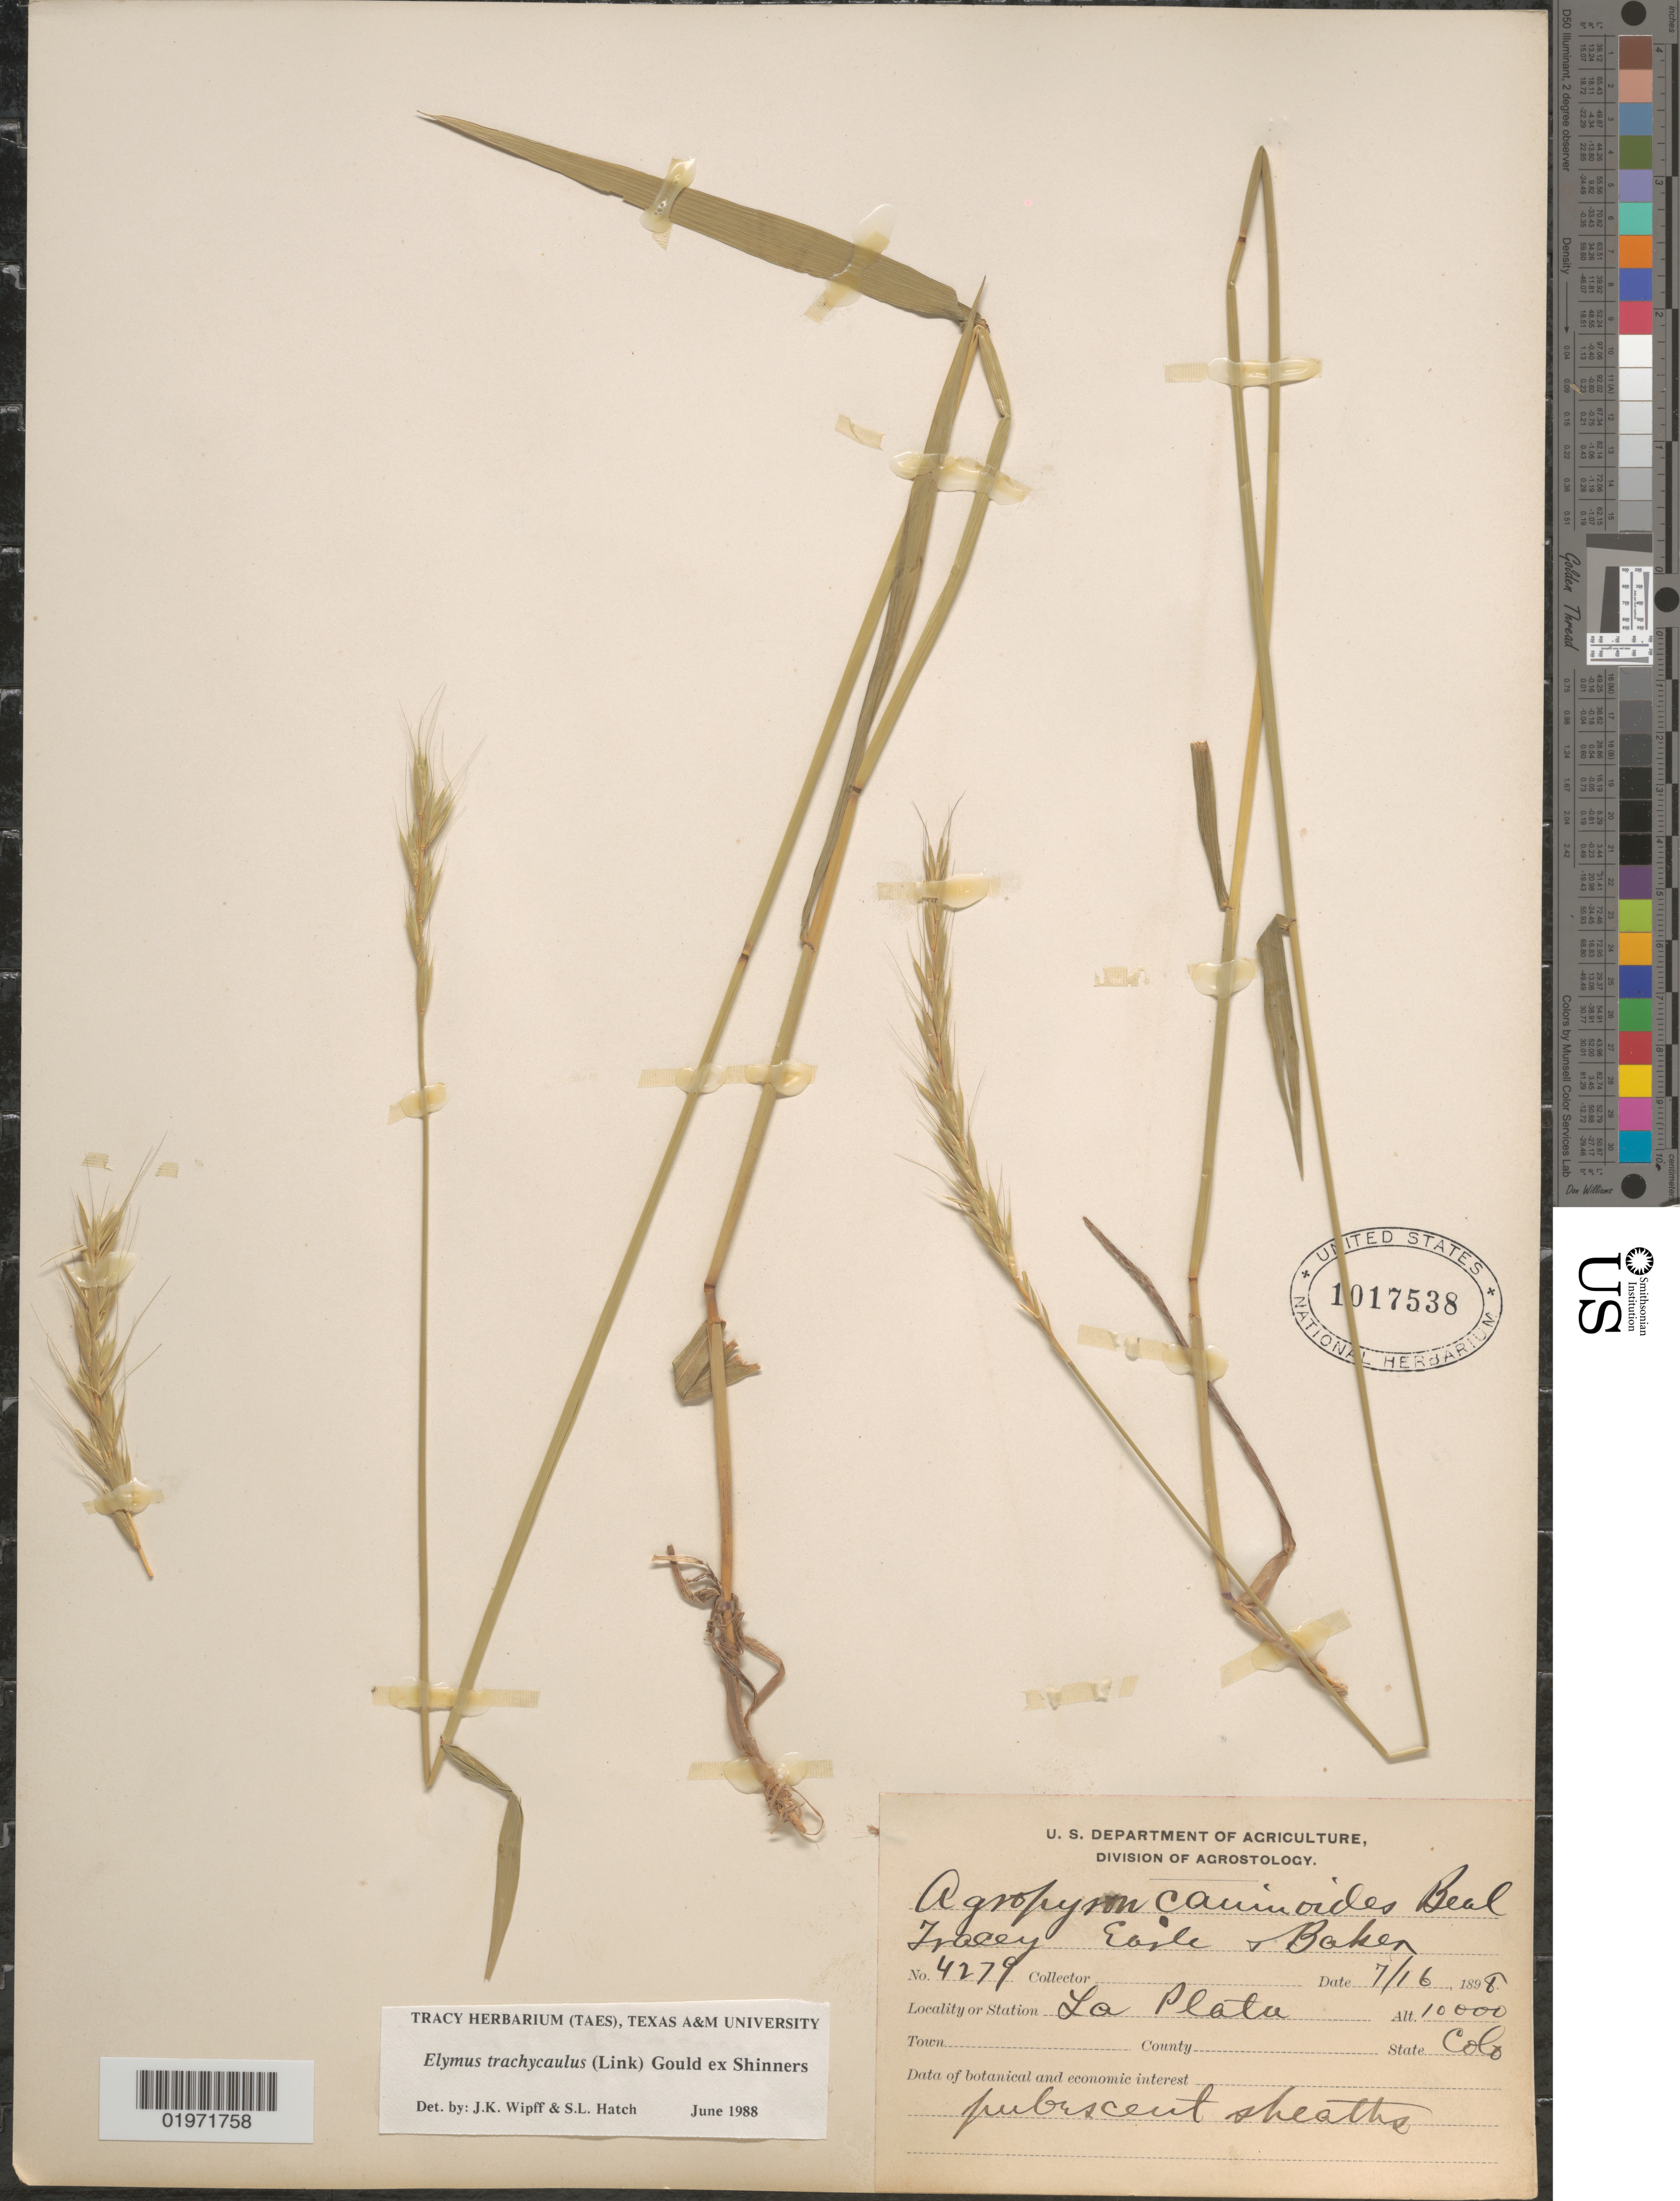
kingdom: Plantae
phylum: Tracheophyta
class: Liliopsida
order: Poales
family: Poaceae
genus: Elymus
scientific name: Elymus trachycaulus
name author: (Link) Gould ex Shinners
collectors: Tracey, -. Earle & -- Baker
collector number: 4279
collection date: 1898-07-16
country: United States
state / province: Colorado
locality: La Plata.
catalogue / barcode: US 1017538